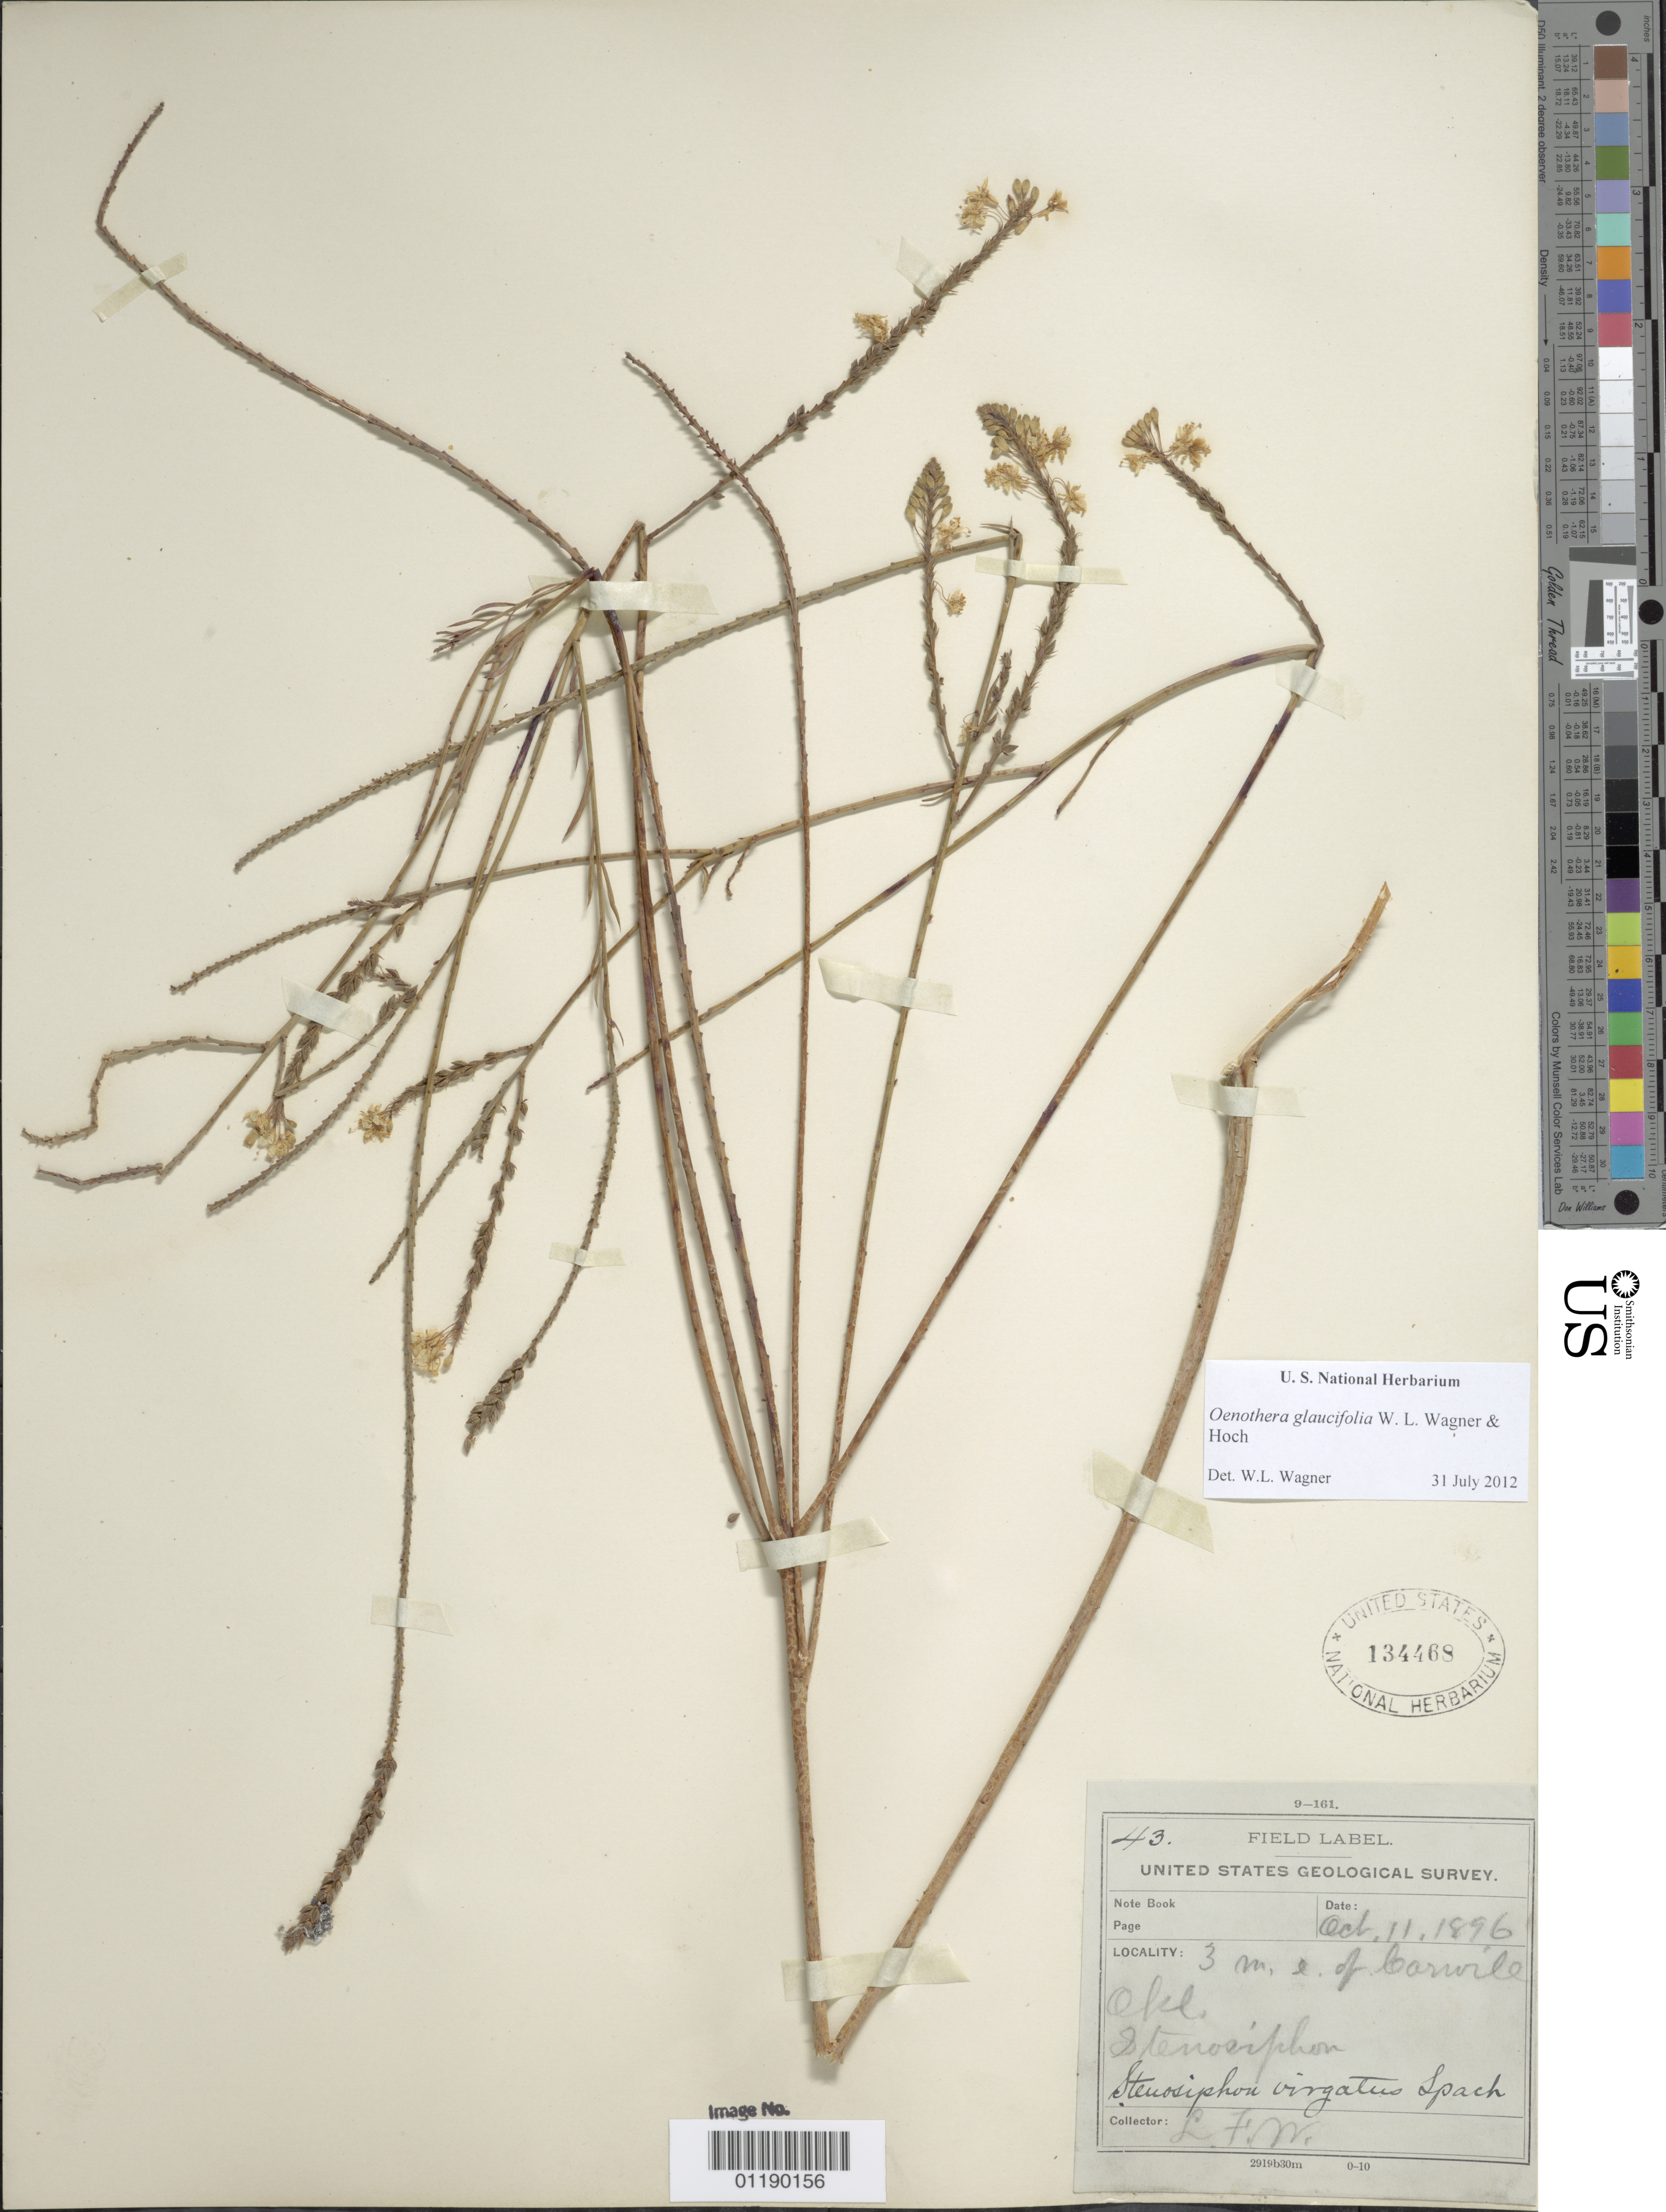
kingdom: Plantae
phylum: Tracheophyta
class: Magnoliopsida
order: Myrtales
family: Onagraceae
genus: Oenothera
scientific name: Oenothera glaucifolia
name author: W.L. Wagner & Hoch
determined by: Wagner, W. L., (BOT), Smithsonian Institution - National Museum of Natural History (UNITED STATES)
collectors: L. F. Ward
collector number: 43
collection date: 1896-10-11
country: United States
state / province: Oklahoma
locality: Carwile.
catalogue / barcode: US 134468